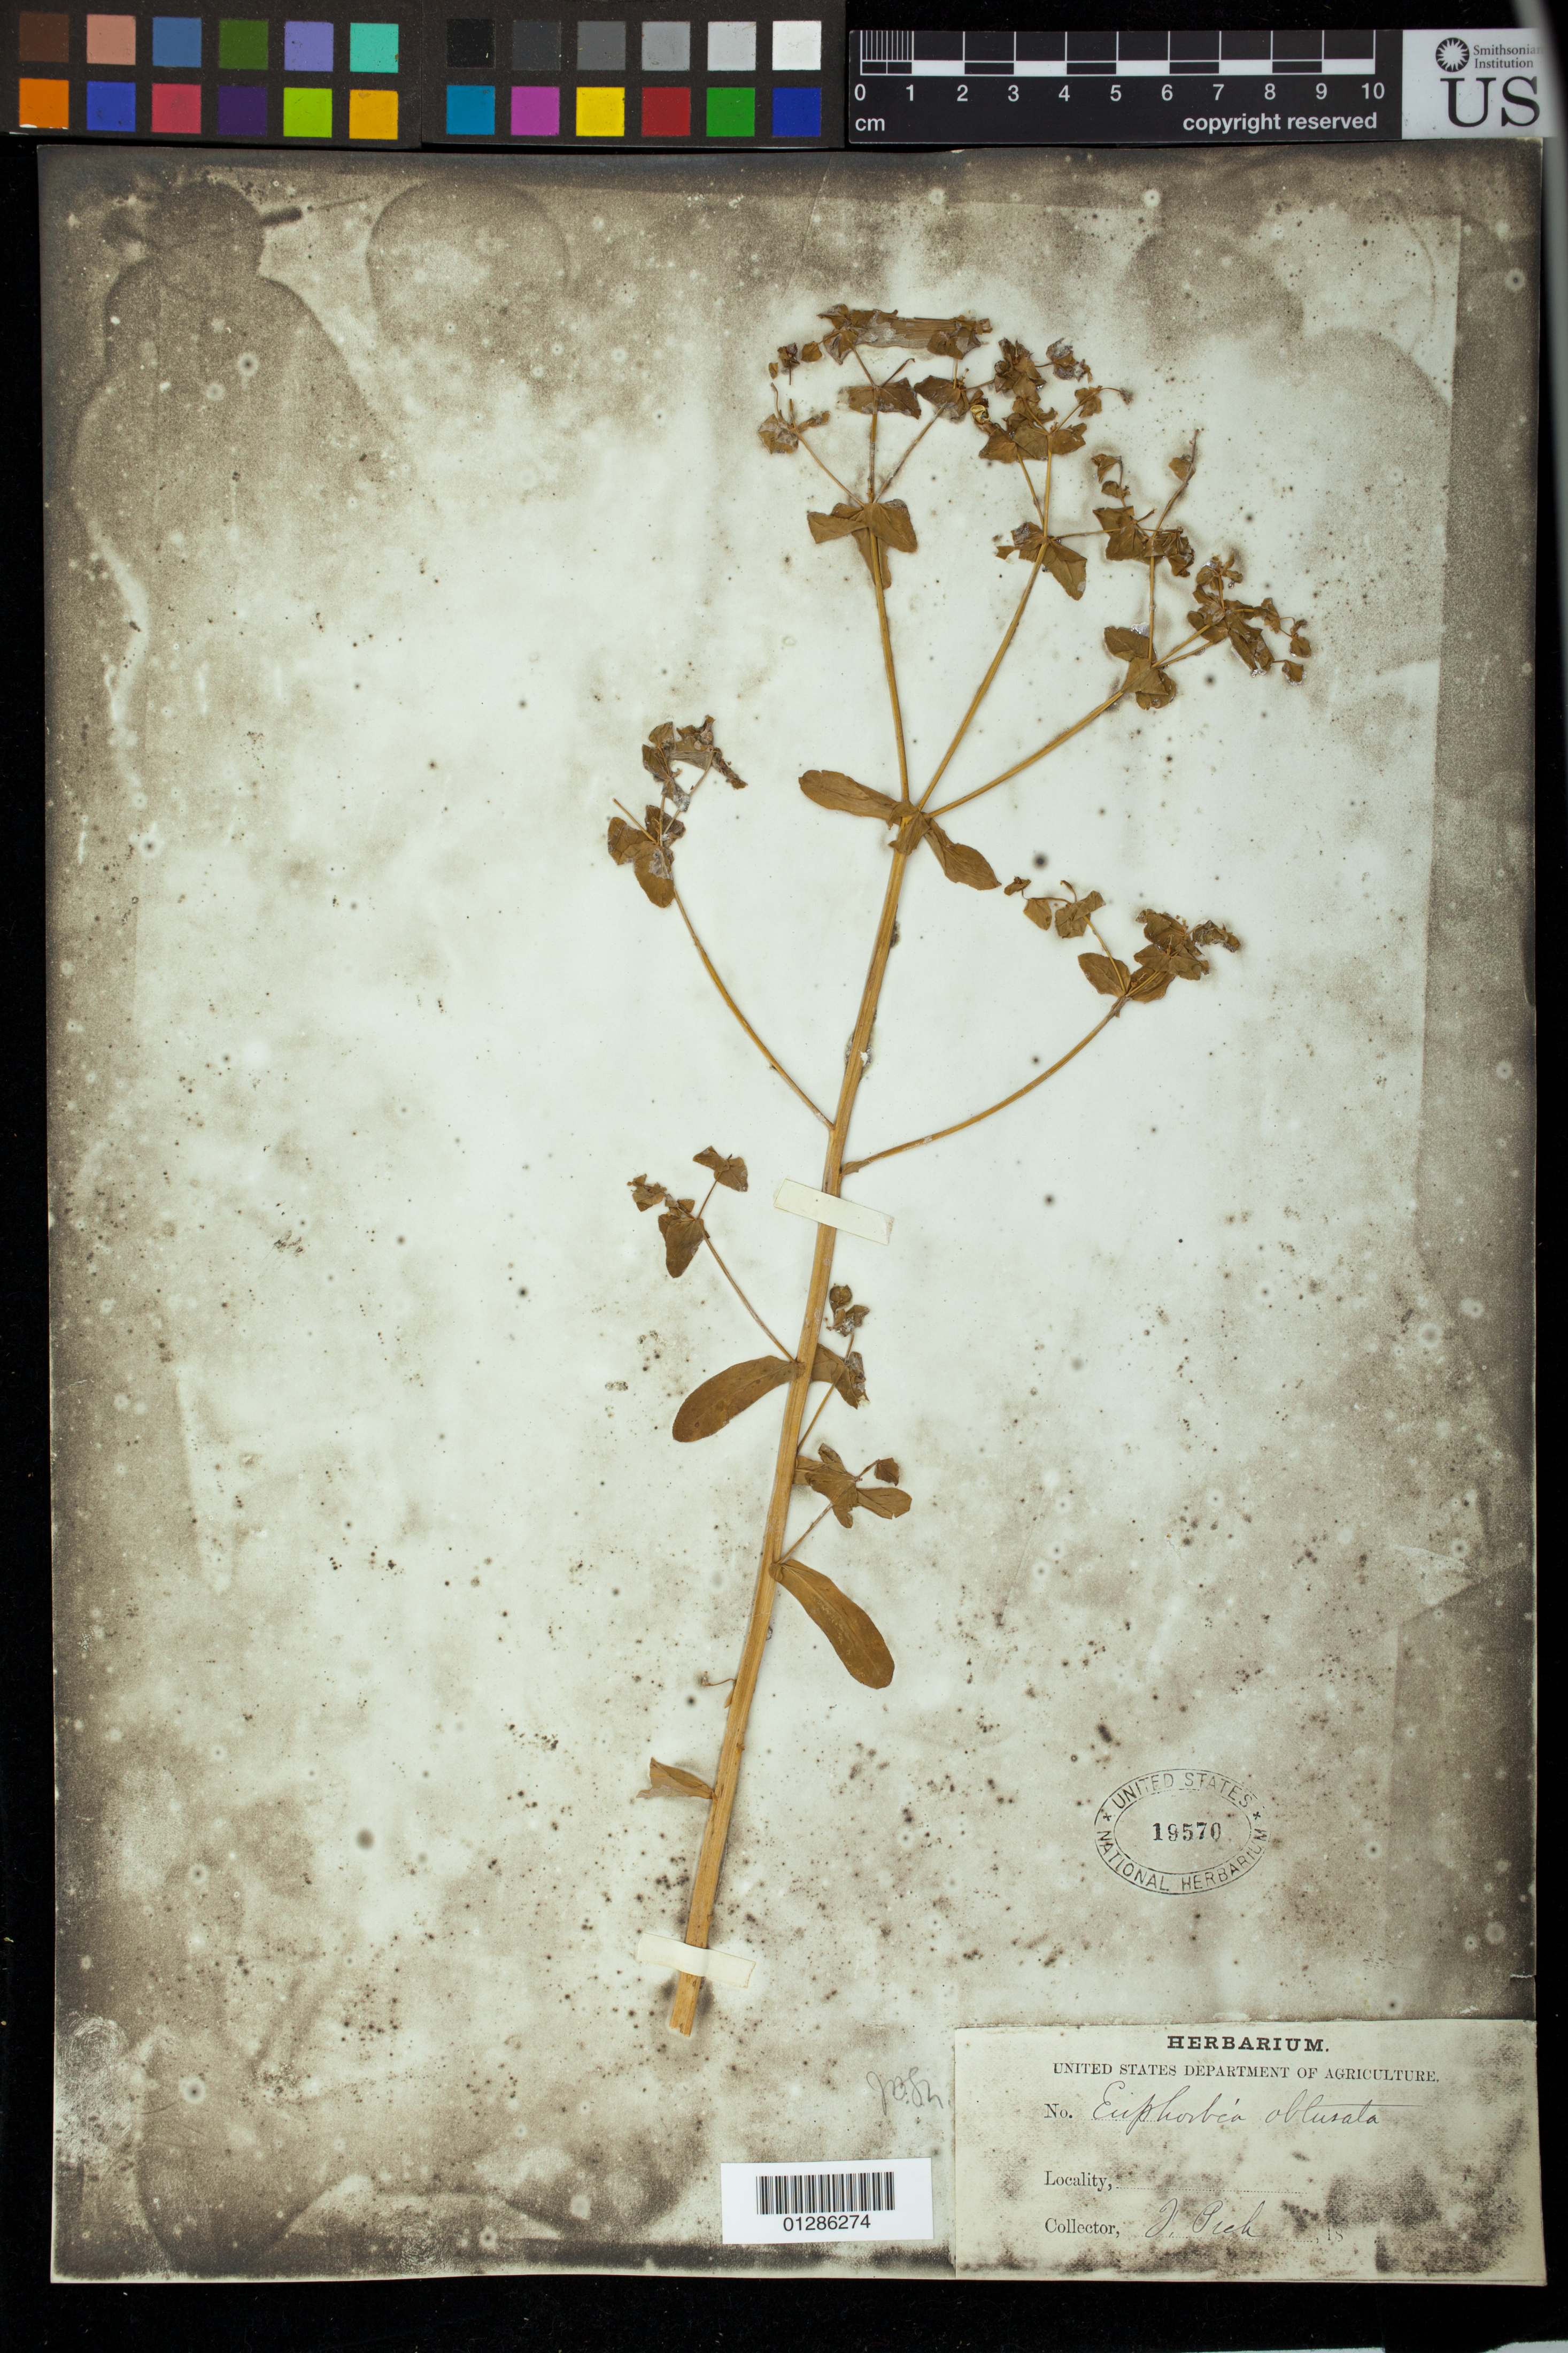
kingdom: Plantae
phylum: Tracheophyta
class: Magnoliopsida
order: Malpighiales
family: Euphorbiaceae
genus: Euphorbia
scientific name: Euphorbia spathulata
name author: Lam.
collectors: F. Pick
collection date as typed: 18--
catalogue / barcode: US 19570